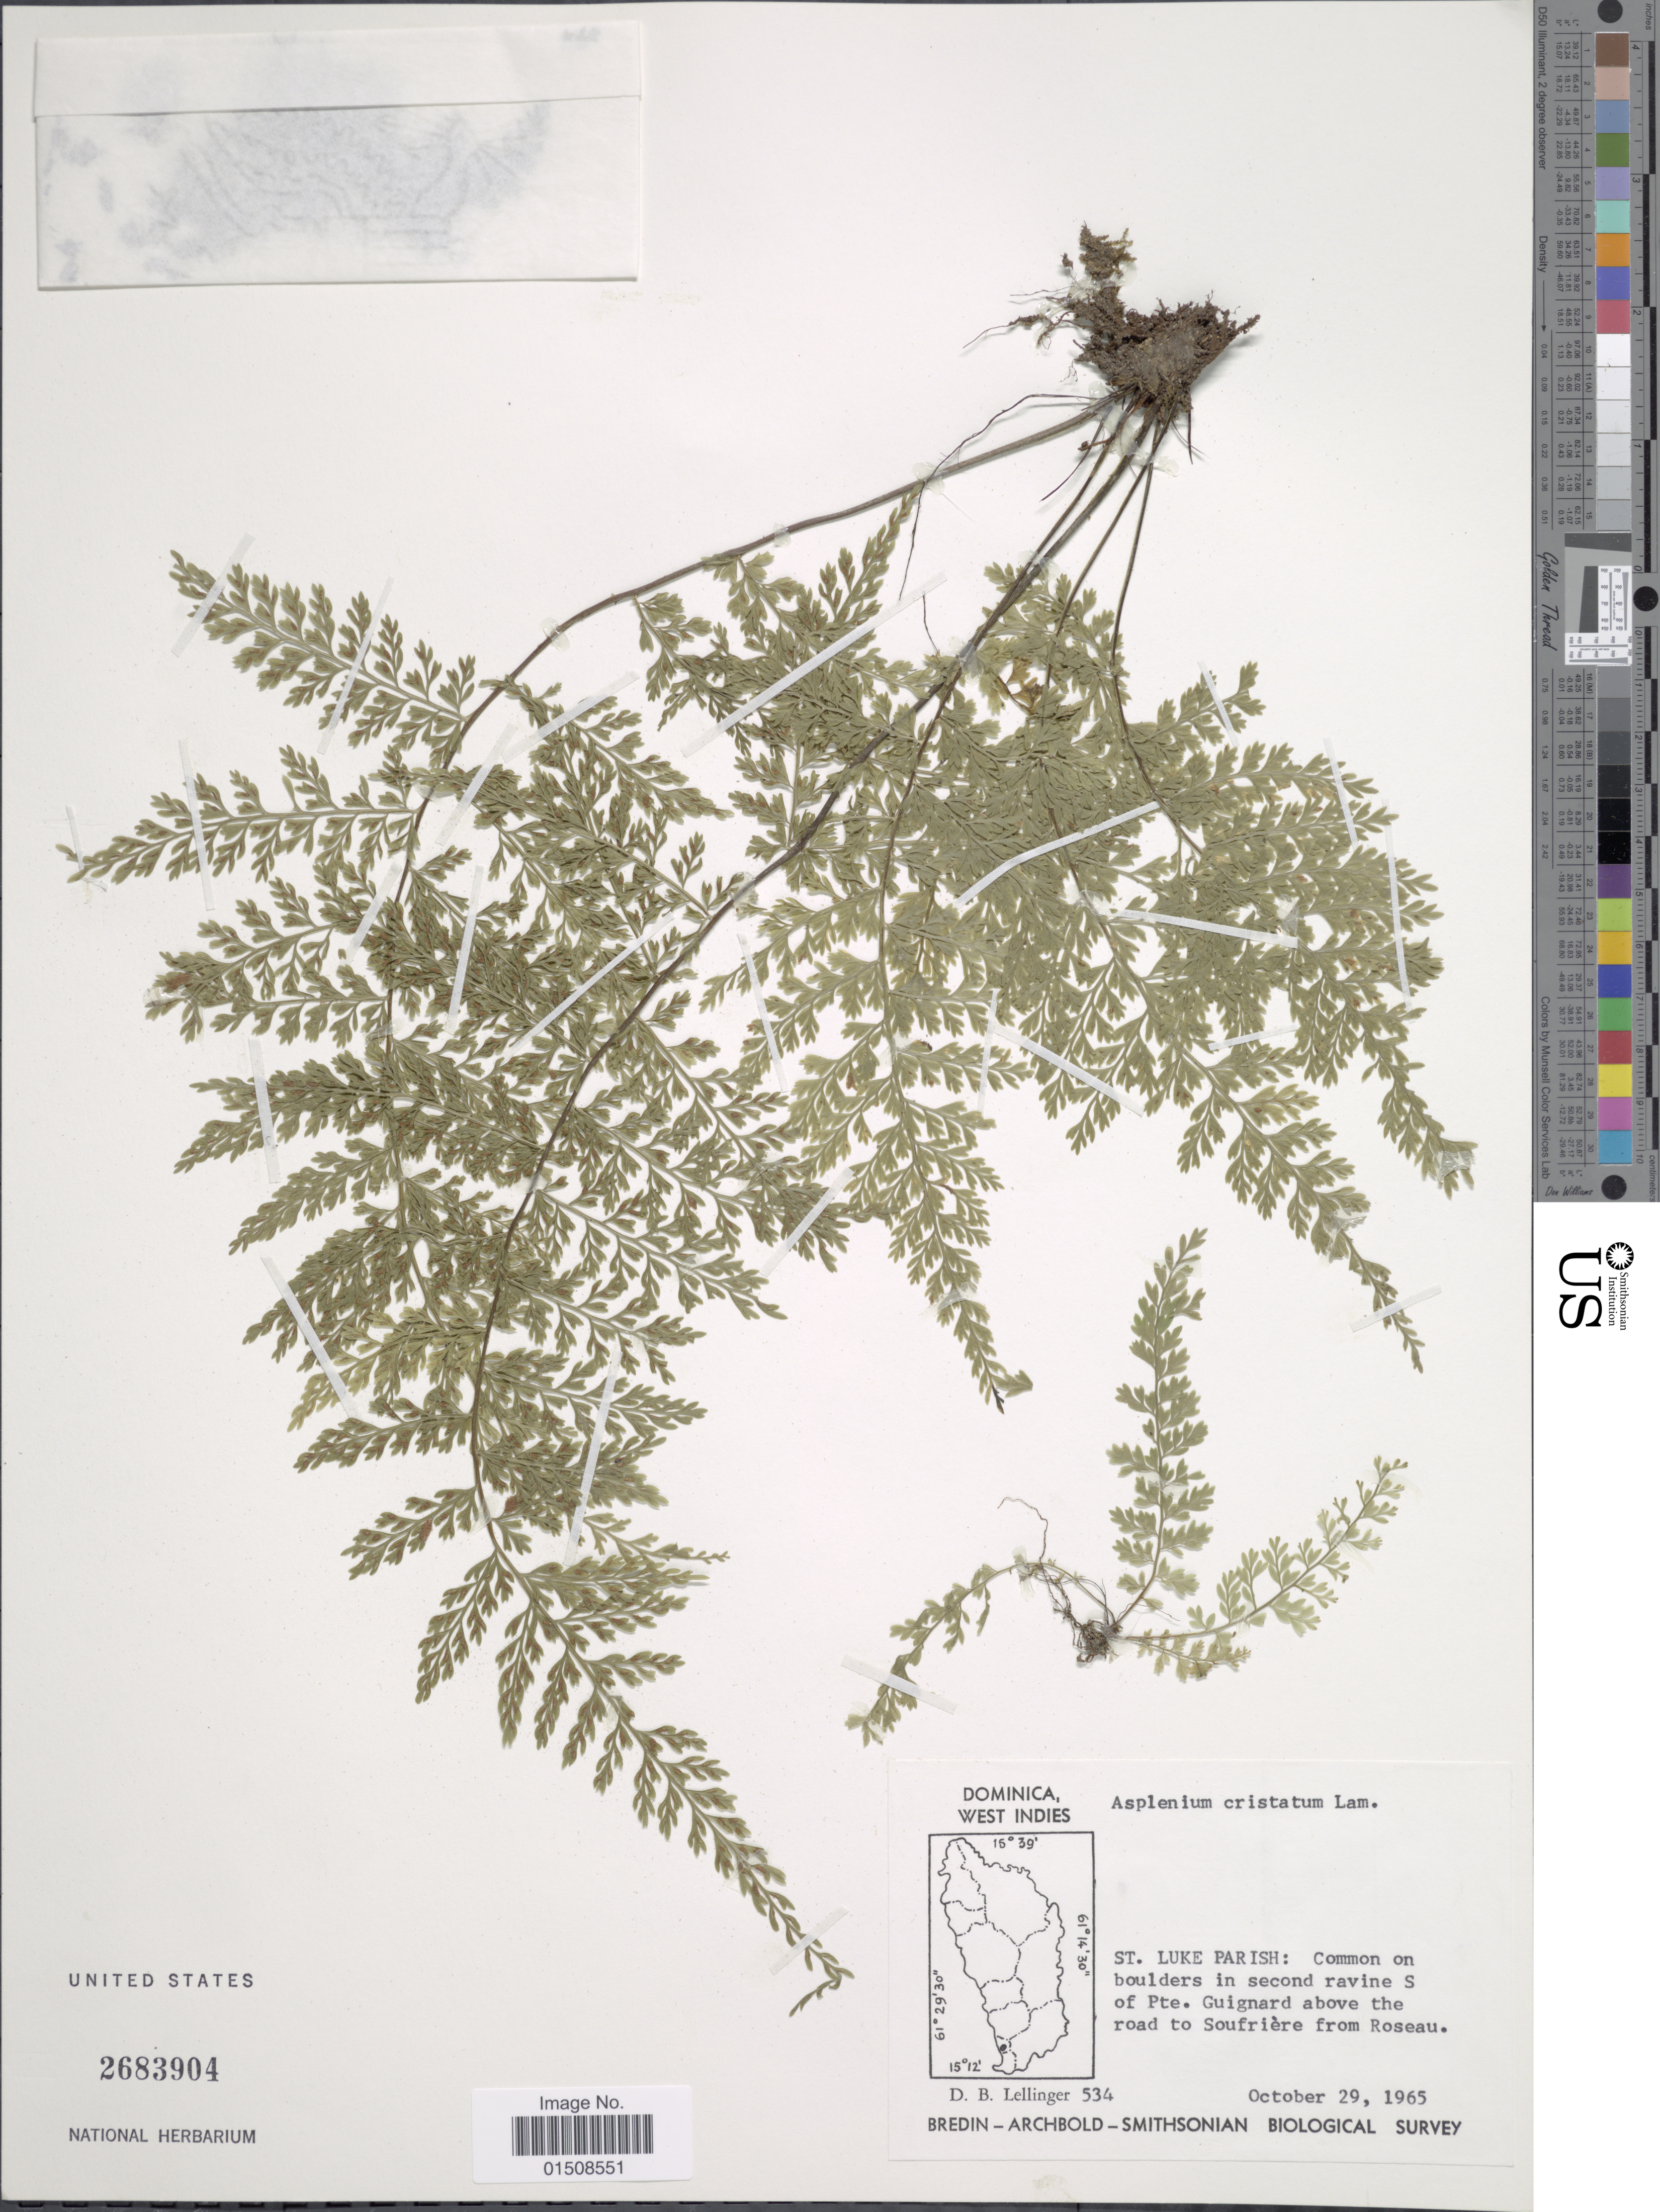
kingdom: Plantae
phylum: Tracheophyta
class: Polypodiopsida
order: Polypodiales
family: Aspleniaceae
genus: Asplenium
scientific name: Asplenium cristatum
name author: Lam.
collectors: D. B. Lellinger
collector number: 534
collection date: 1965-10-29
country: Dominica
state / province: St. Luke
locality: Common on boulders in second ravine S of Pte. Guignard above the road to Soufriere from Roseau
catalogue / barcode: US 2683904